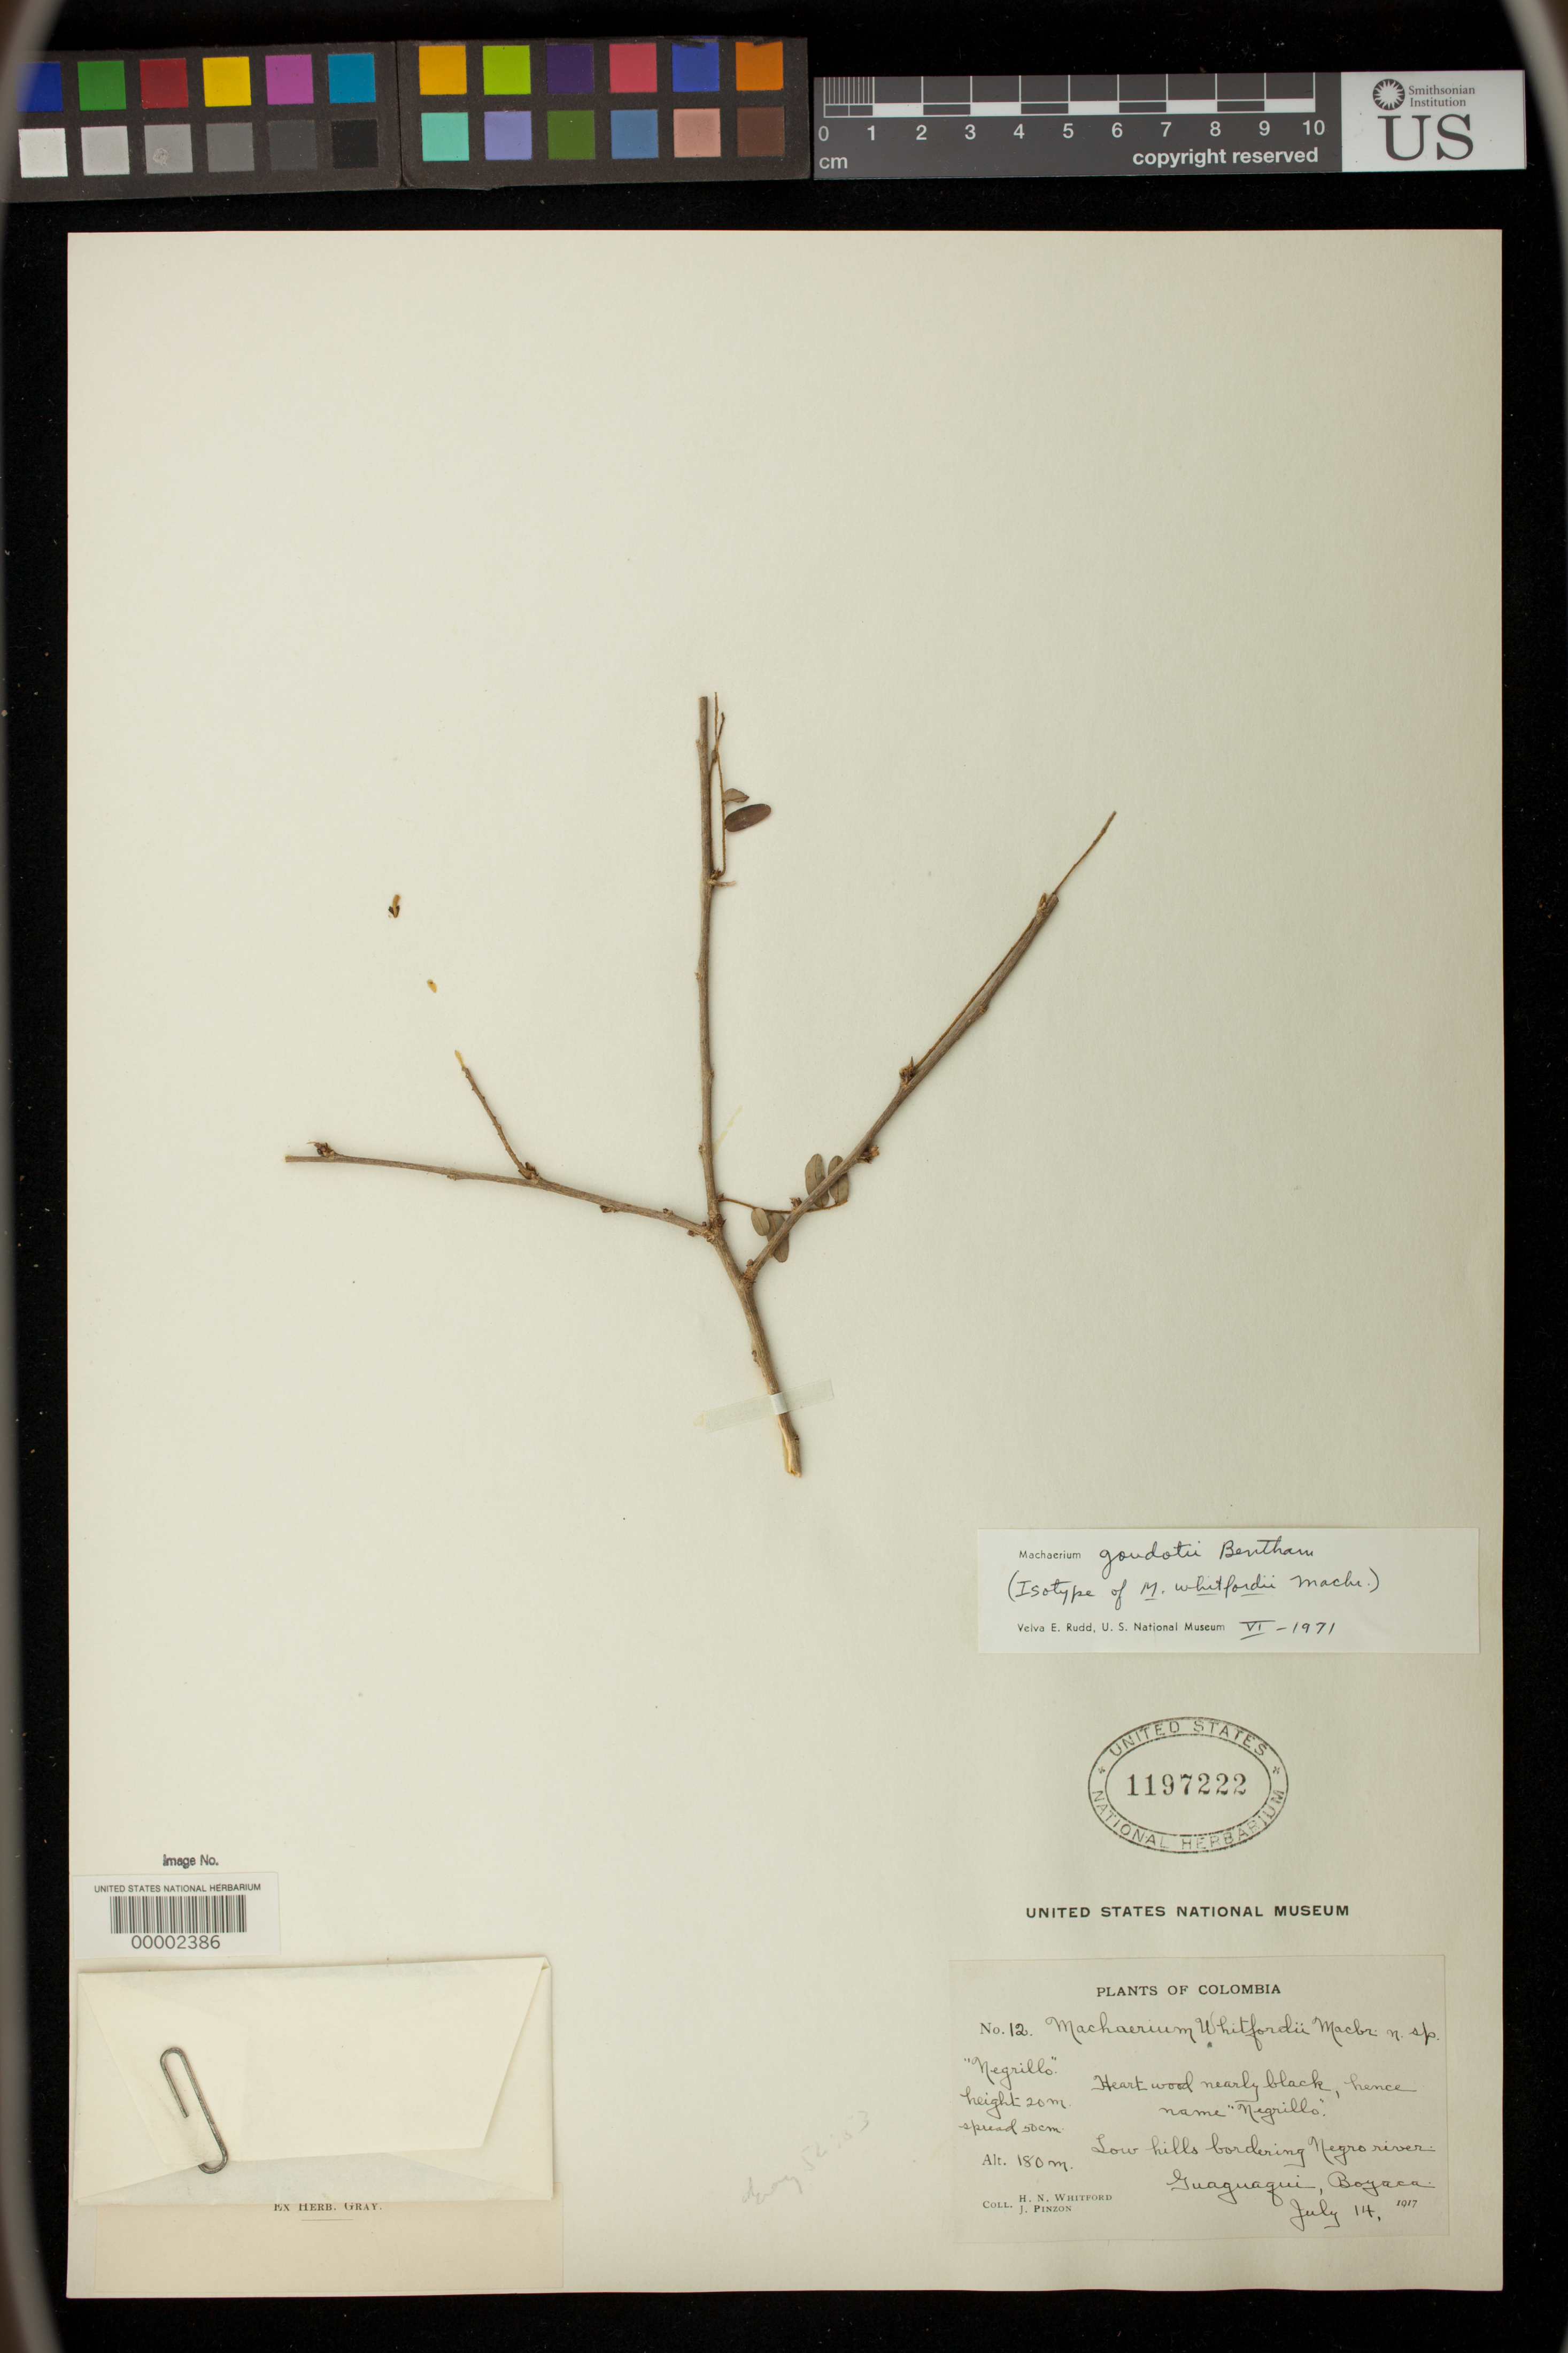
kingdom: Plantae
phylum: Tracheophyta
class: Magnoliopsida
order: Fabales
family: Fabaceae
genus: Machaerium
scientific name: Machaerium whitfordii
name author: J.F. Macbr.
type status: Isotype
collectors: H. N. Whitford & J. Pinzon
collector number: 12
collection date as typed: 14 Jul 1917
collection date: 1917-07-14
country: Colombia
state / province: Boyacá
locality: Guaguaqui, Negro River.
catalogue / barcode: US 1197222